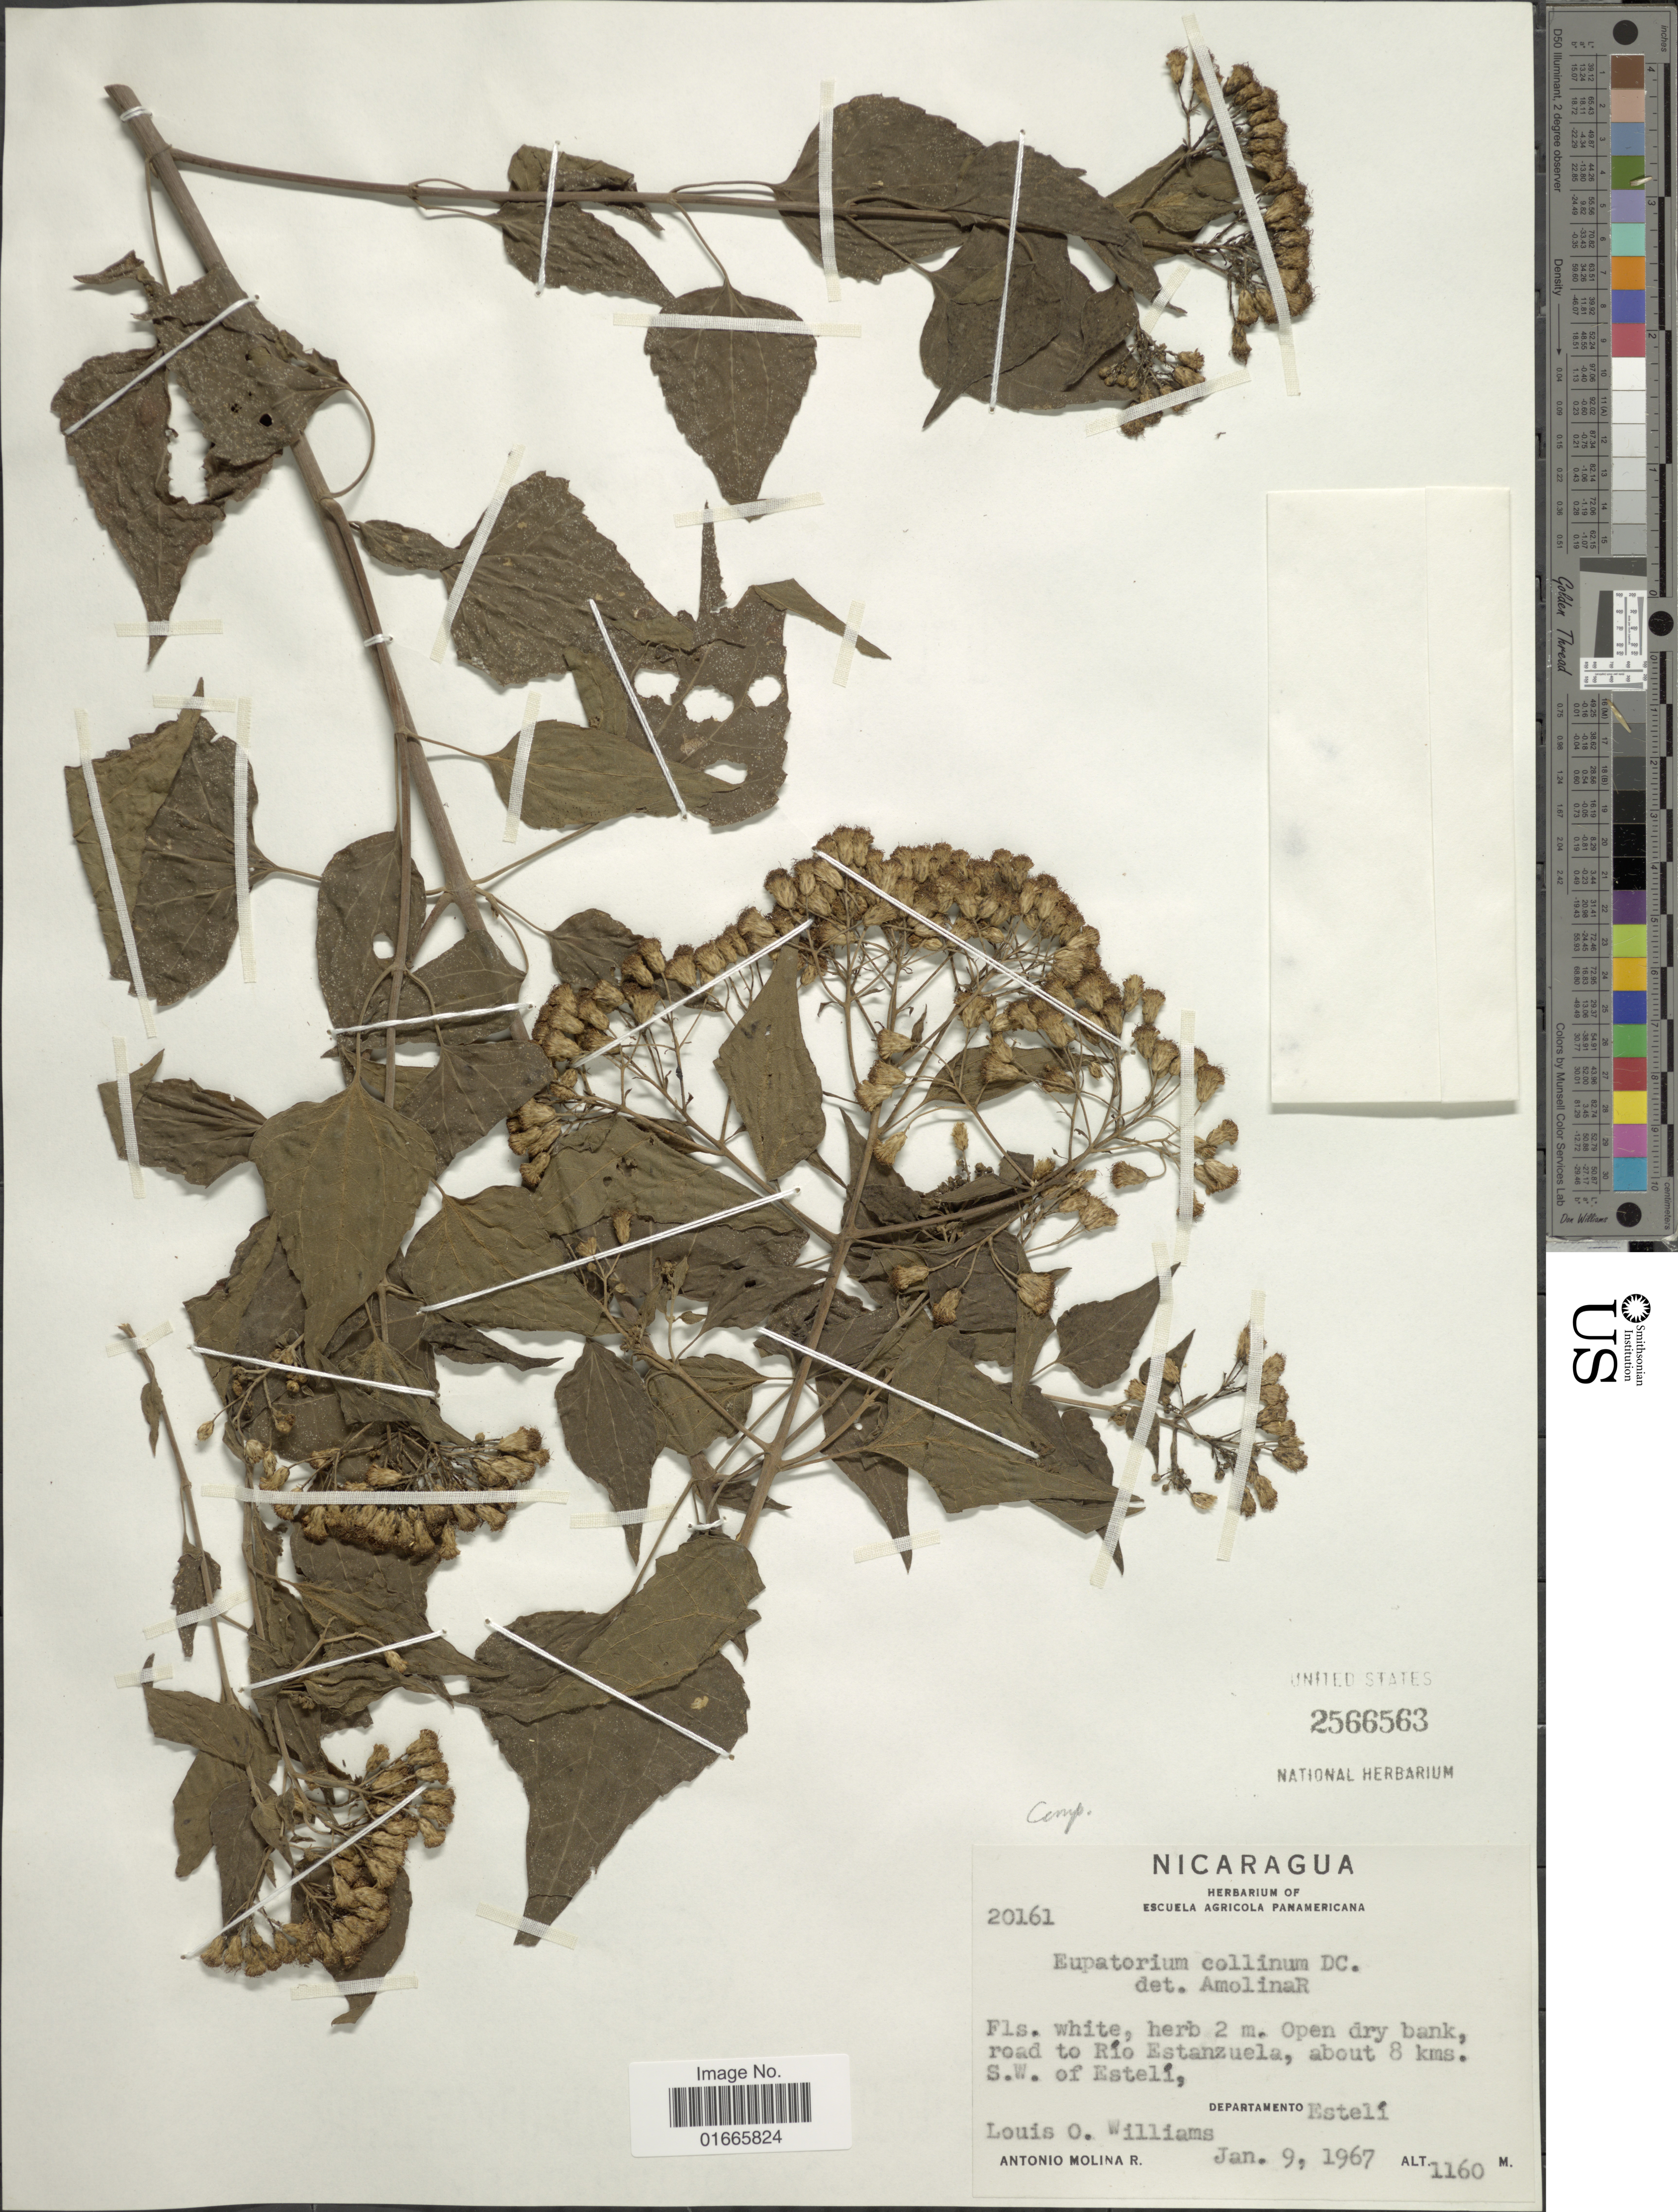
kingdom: Plantae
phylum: Tracheophyta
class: Magnoliopsida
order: Asterales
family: Asteraceae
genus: Chromolaena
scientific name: Chromolaena collina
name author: (DC.) R.M. King & H. Rob.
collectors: L. O. Williams & A. Molina R.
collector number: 20161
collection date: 1967-01-09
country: Nicaragua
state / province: Esteli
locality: Road to Rio Estanzuela, about 8 kms. S. W. of Esteli, Departamento Esteli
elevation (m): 1160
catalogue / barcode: US 2566563